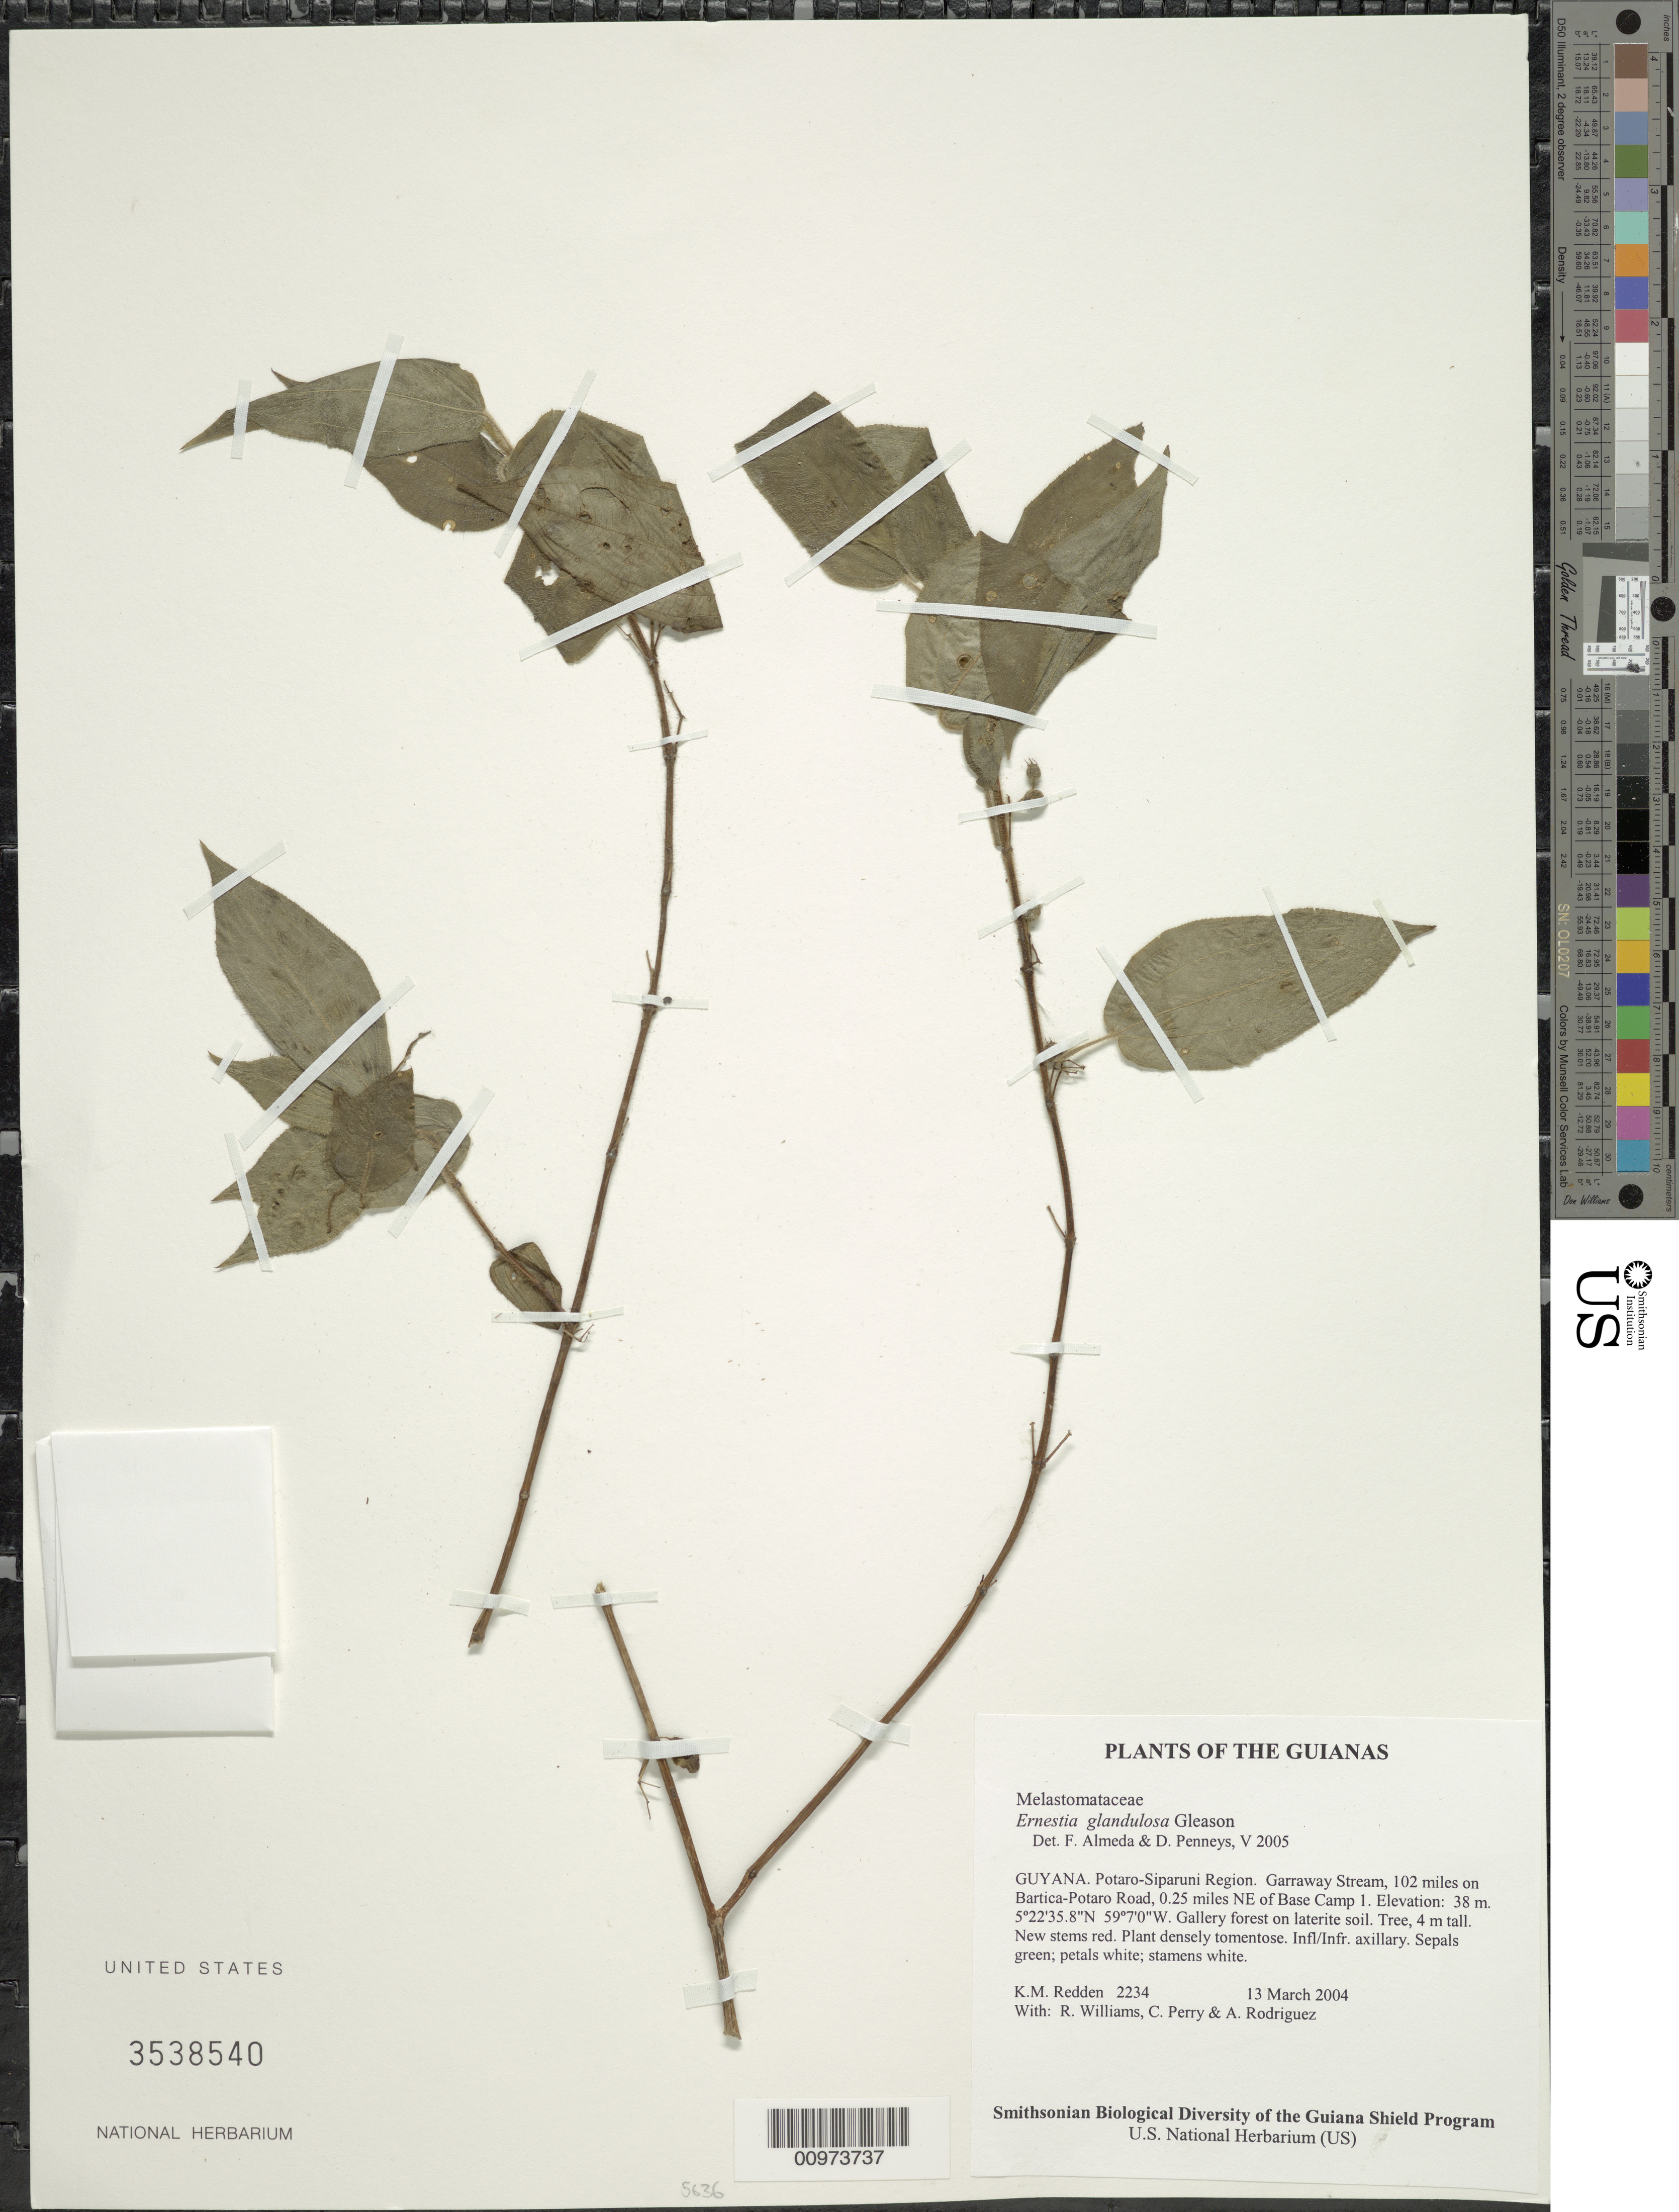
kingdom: Plantae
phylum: Tracheophyta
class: Magnoliopsida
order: Myrtales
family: Melastomataceae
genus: Pseudoernestia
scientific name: Pseudoernestia glandulosa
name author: (Gleason) M.J. Rocha & P.J.F. Guim.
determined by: Nunes da Silva, Diego, (RB), Jardim Botanico do Rio de Janeiro - Herbario (BRAZIL)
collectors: K. M. Redden, R. Williams, C. Perry & A. Rodriguez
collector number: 2234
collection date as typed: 13 March 2004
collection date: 2004-03-13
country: Guyana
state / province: Potaro-Siparuni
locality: Garraway Stream, 102 miles on Bartica-Potaro Road, 0.25 miles NE of Base Camp 1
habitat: Gallery forest on laterite soil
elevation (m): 38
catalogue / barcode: US 3538540